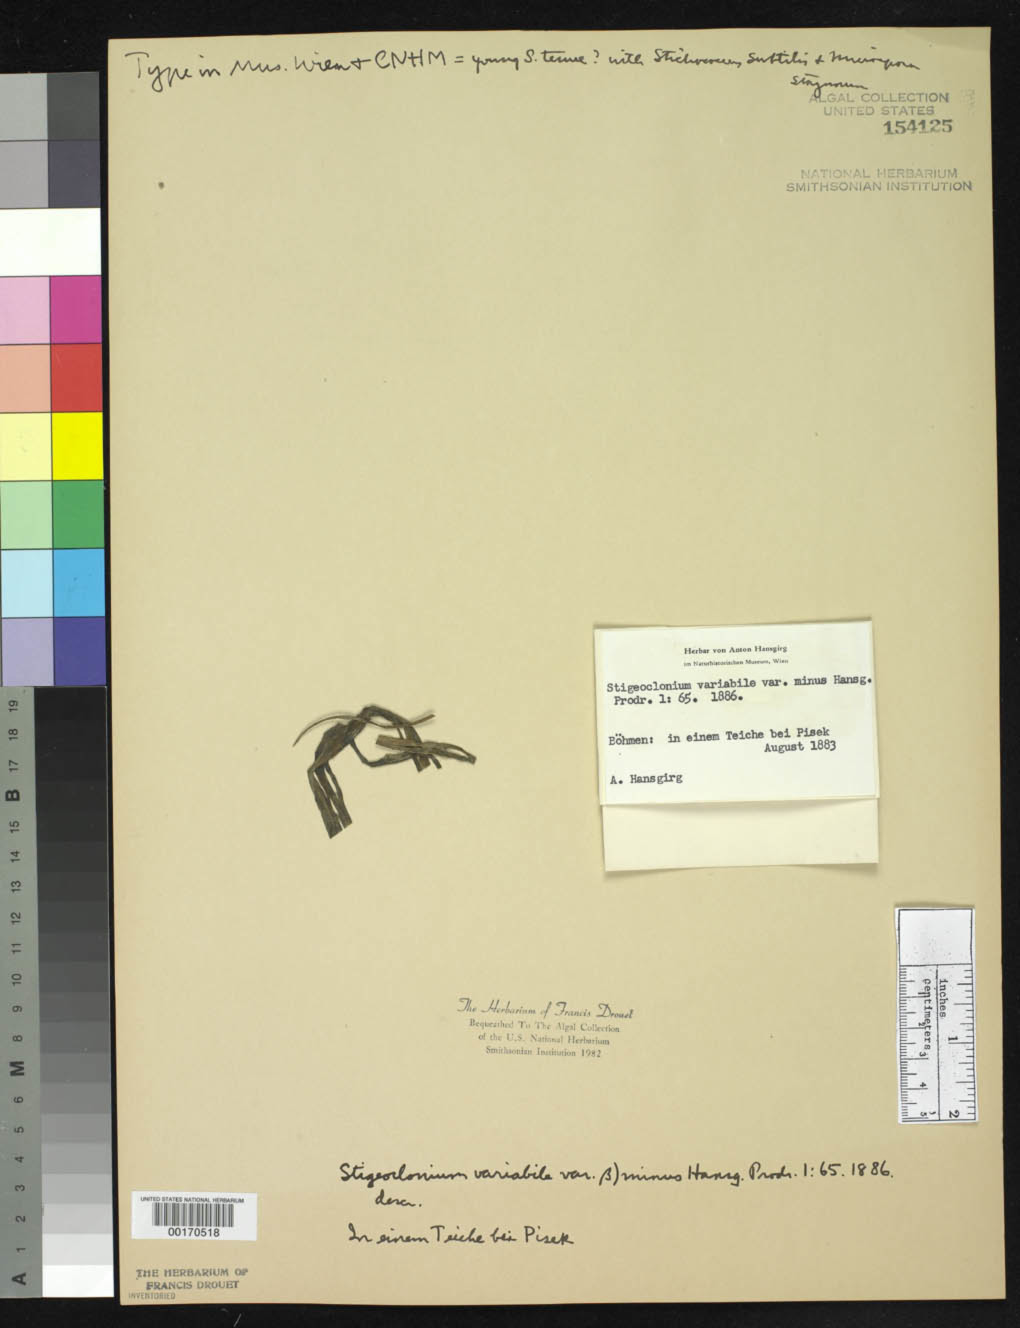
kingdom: Plantae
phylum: Chlorophyta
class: Chlorophyceae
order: Chaetophorales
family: Chaetophoraceae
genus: Stigeoclonium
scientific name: Stigeoclonium variabile var. minus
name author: Hansg.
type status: Isotype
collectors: A. Hansgirg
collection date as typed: Aug 1883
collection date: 1883-08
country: Czechia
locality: Pisek. [Bohemia (Bohmen)]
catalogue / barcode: US 154125